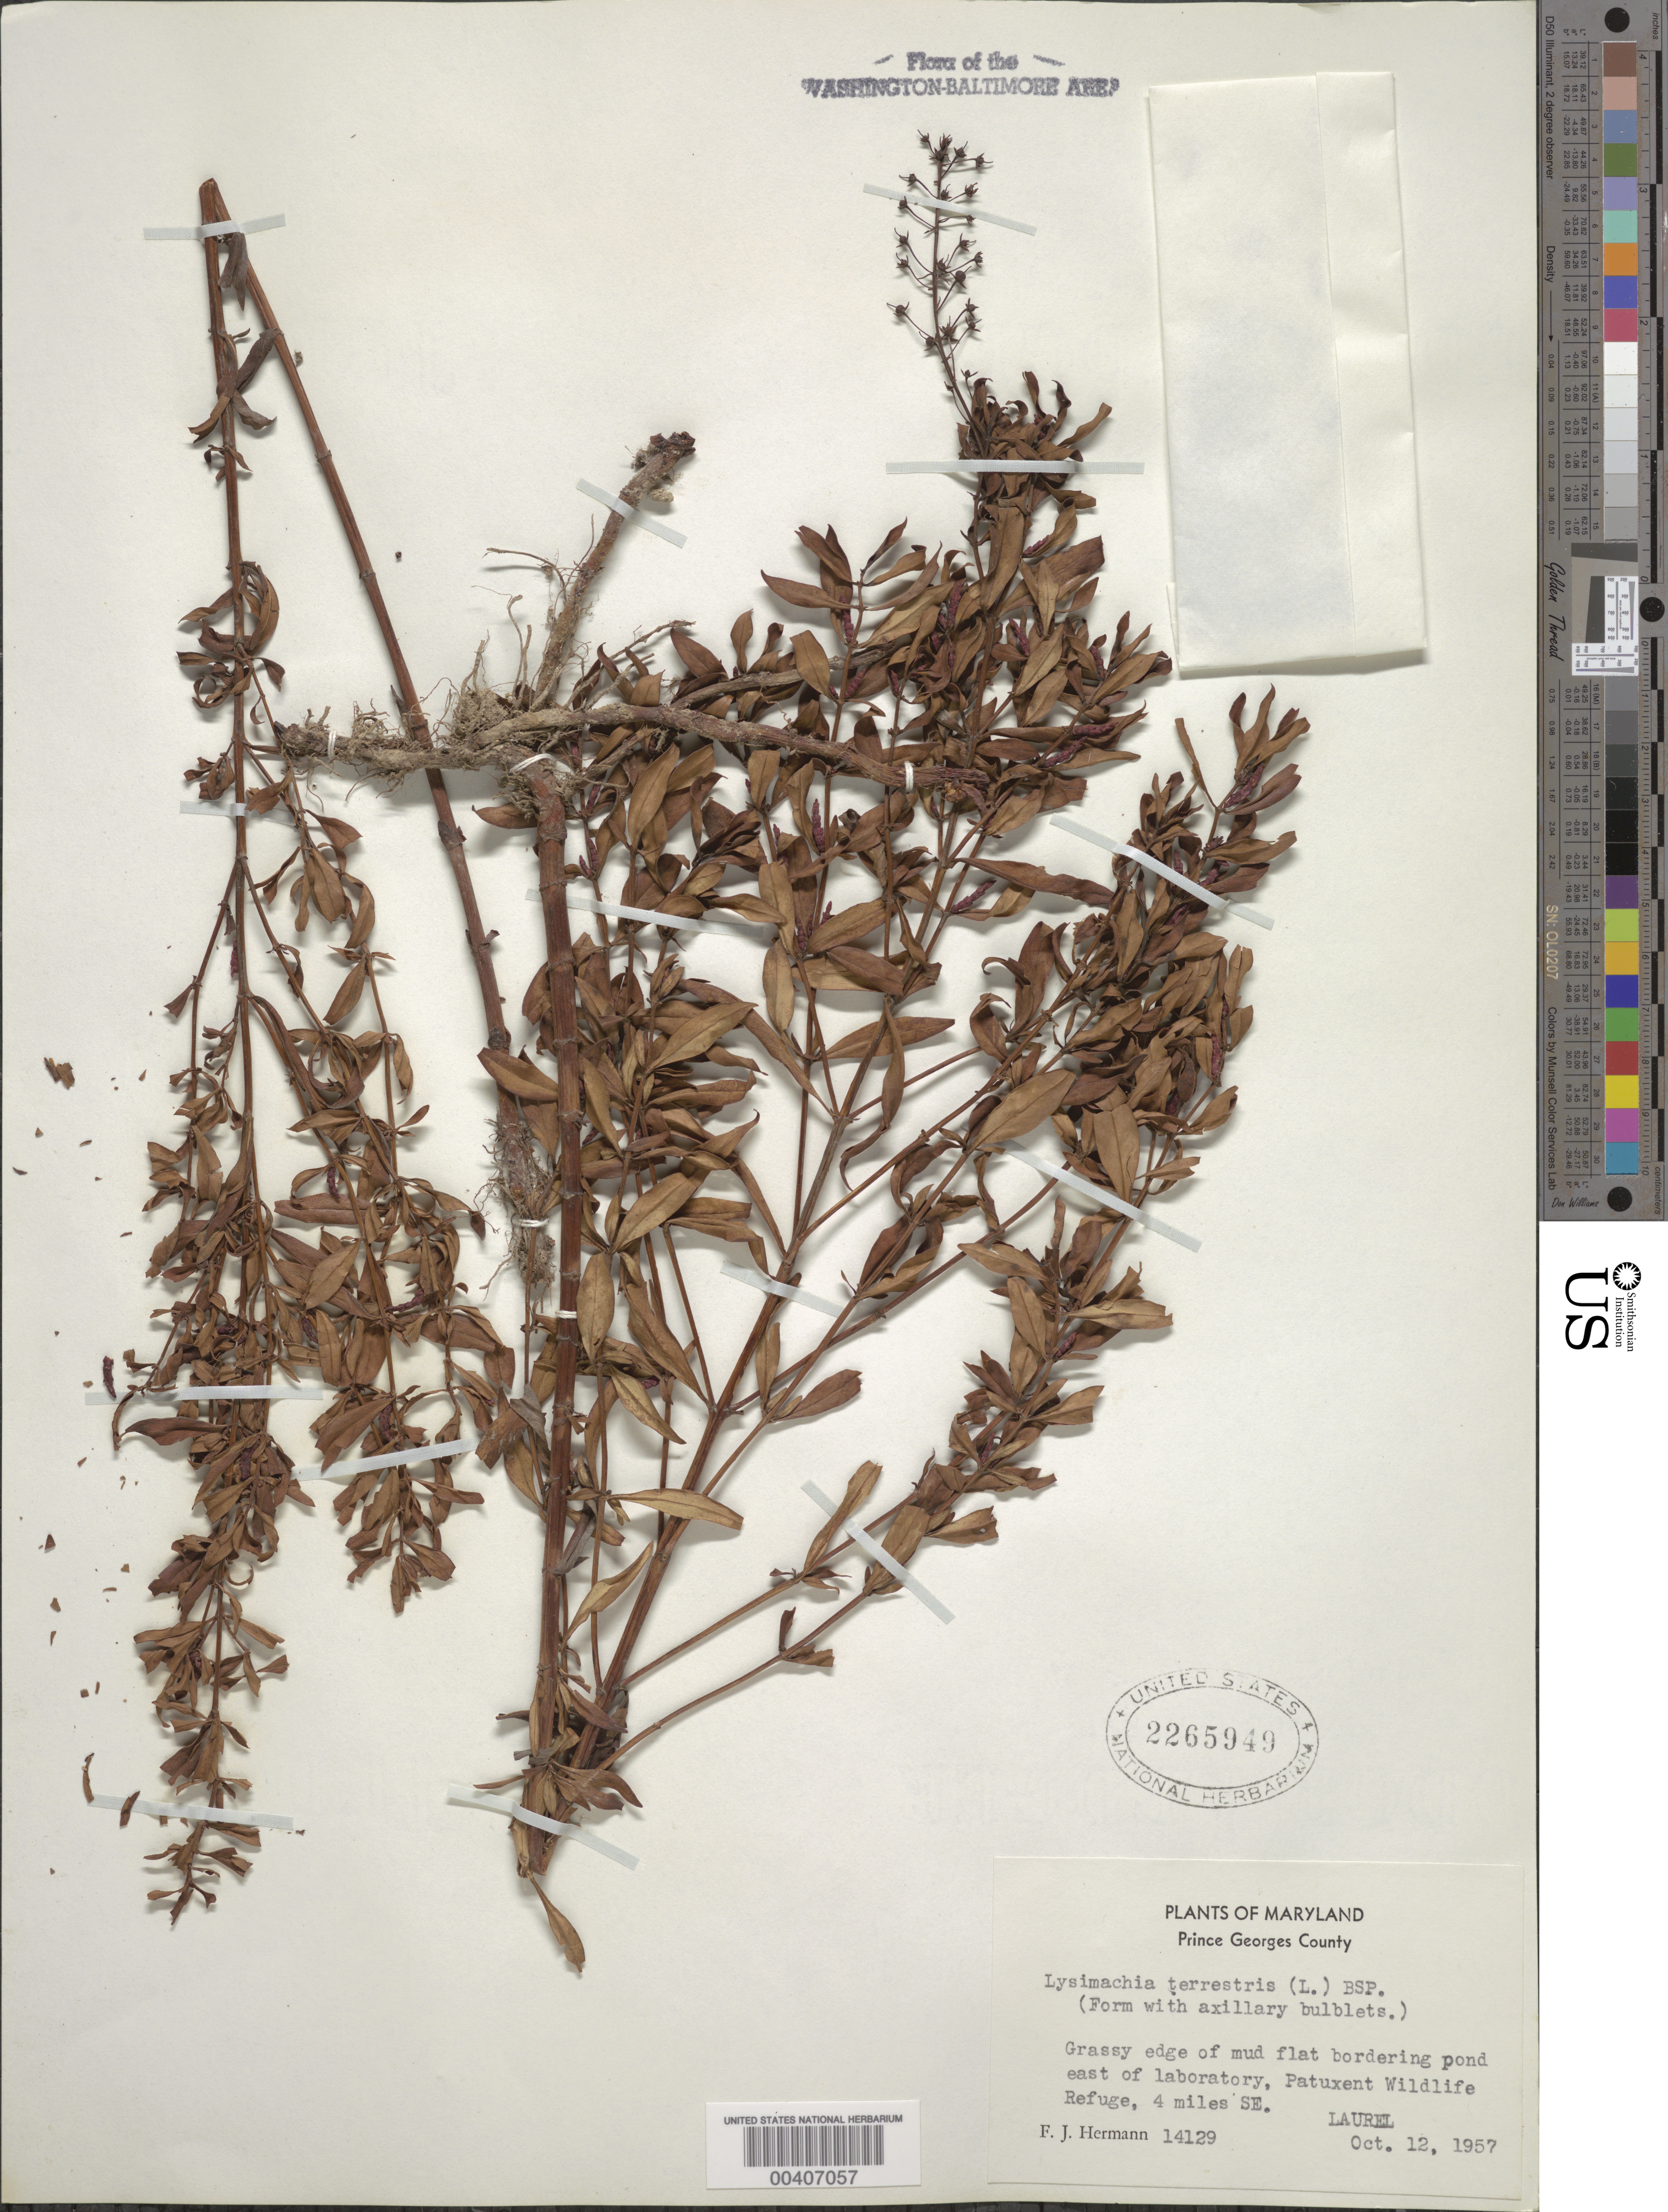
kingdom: Plantae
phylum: Tracheophyta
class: Magnoliopsida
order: Ericales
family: Primulaceae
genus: Lysimachia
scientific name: Lysimachia terrestris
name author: (L.) Britton, Stearns & Poggenb.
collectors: F. J. Hermann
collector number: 14129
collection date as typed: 12 Oct 1957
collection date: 1957-10-12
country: United States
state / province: Maryland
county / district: Prince George's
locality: Patuxent Wildlife Refuge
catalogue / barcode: US 2265949